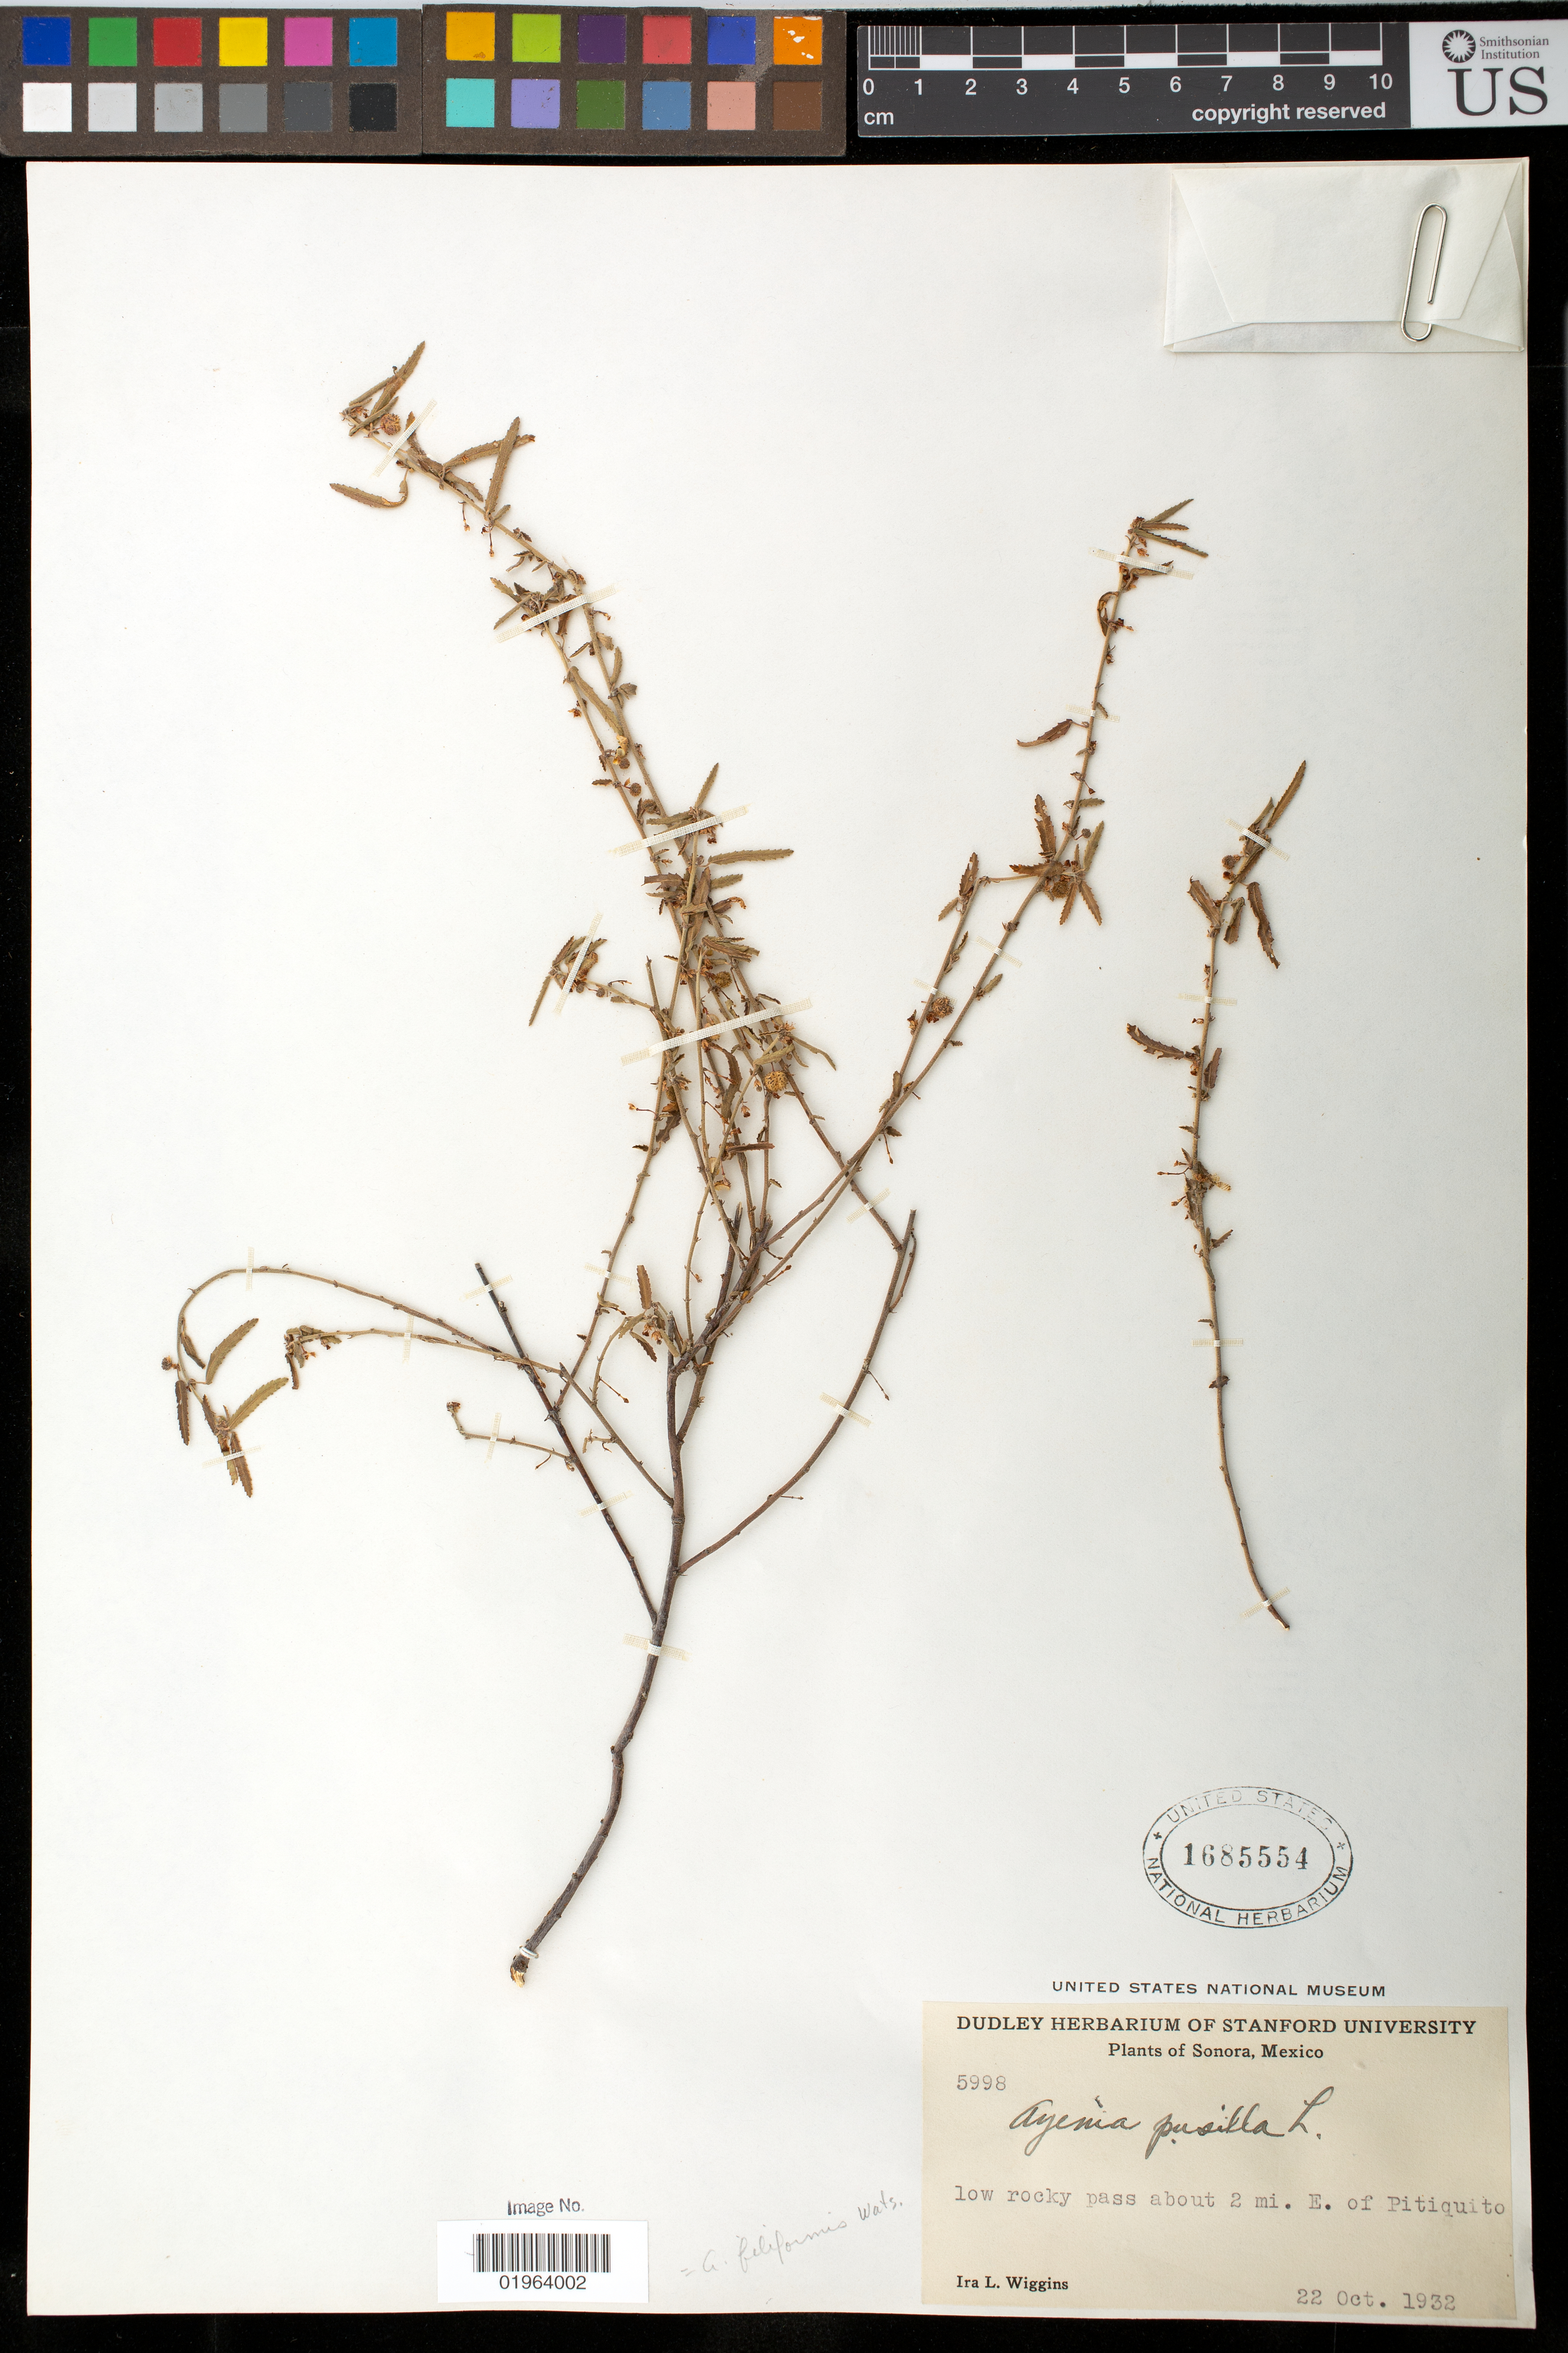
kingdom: Plantae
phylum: Tracheophyta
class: Magnoliopsida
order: Malvales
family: Malvaceae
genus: Ayenia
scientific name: Ayenia filiformis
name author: S. Watson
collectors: I. L. Wiggins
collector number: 5998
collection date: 1932-10-22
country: Mexico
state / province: Sonora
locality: About 2 mi E of Pitiquito.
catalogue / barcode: US 1685554